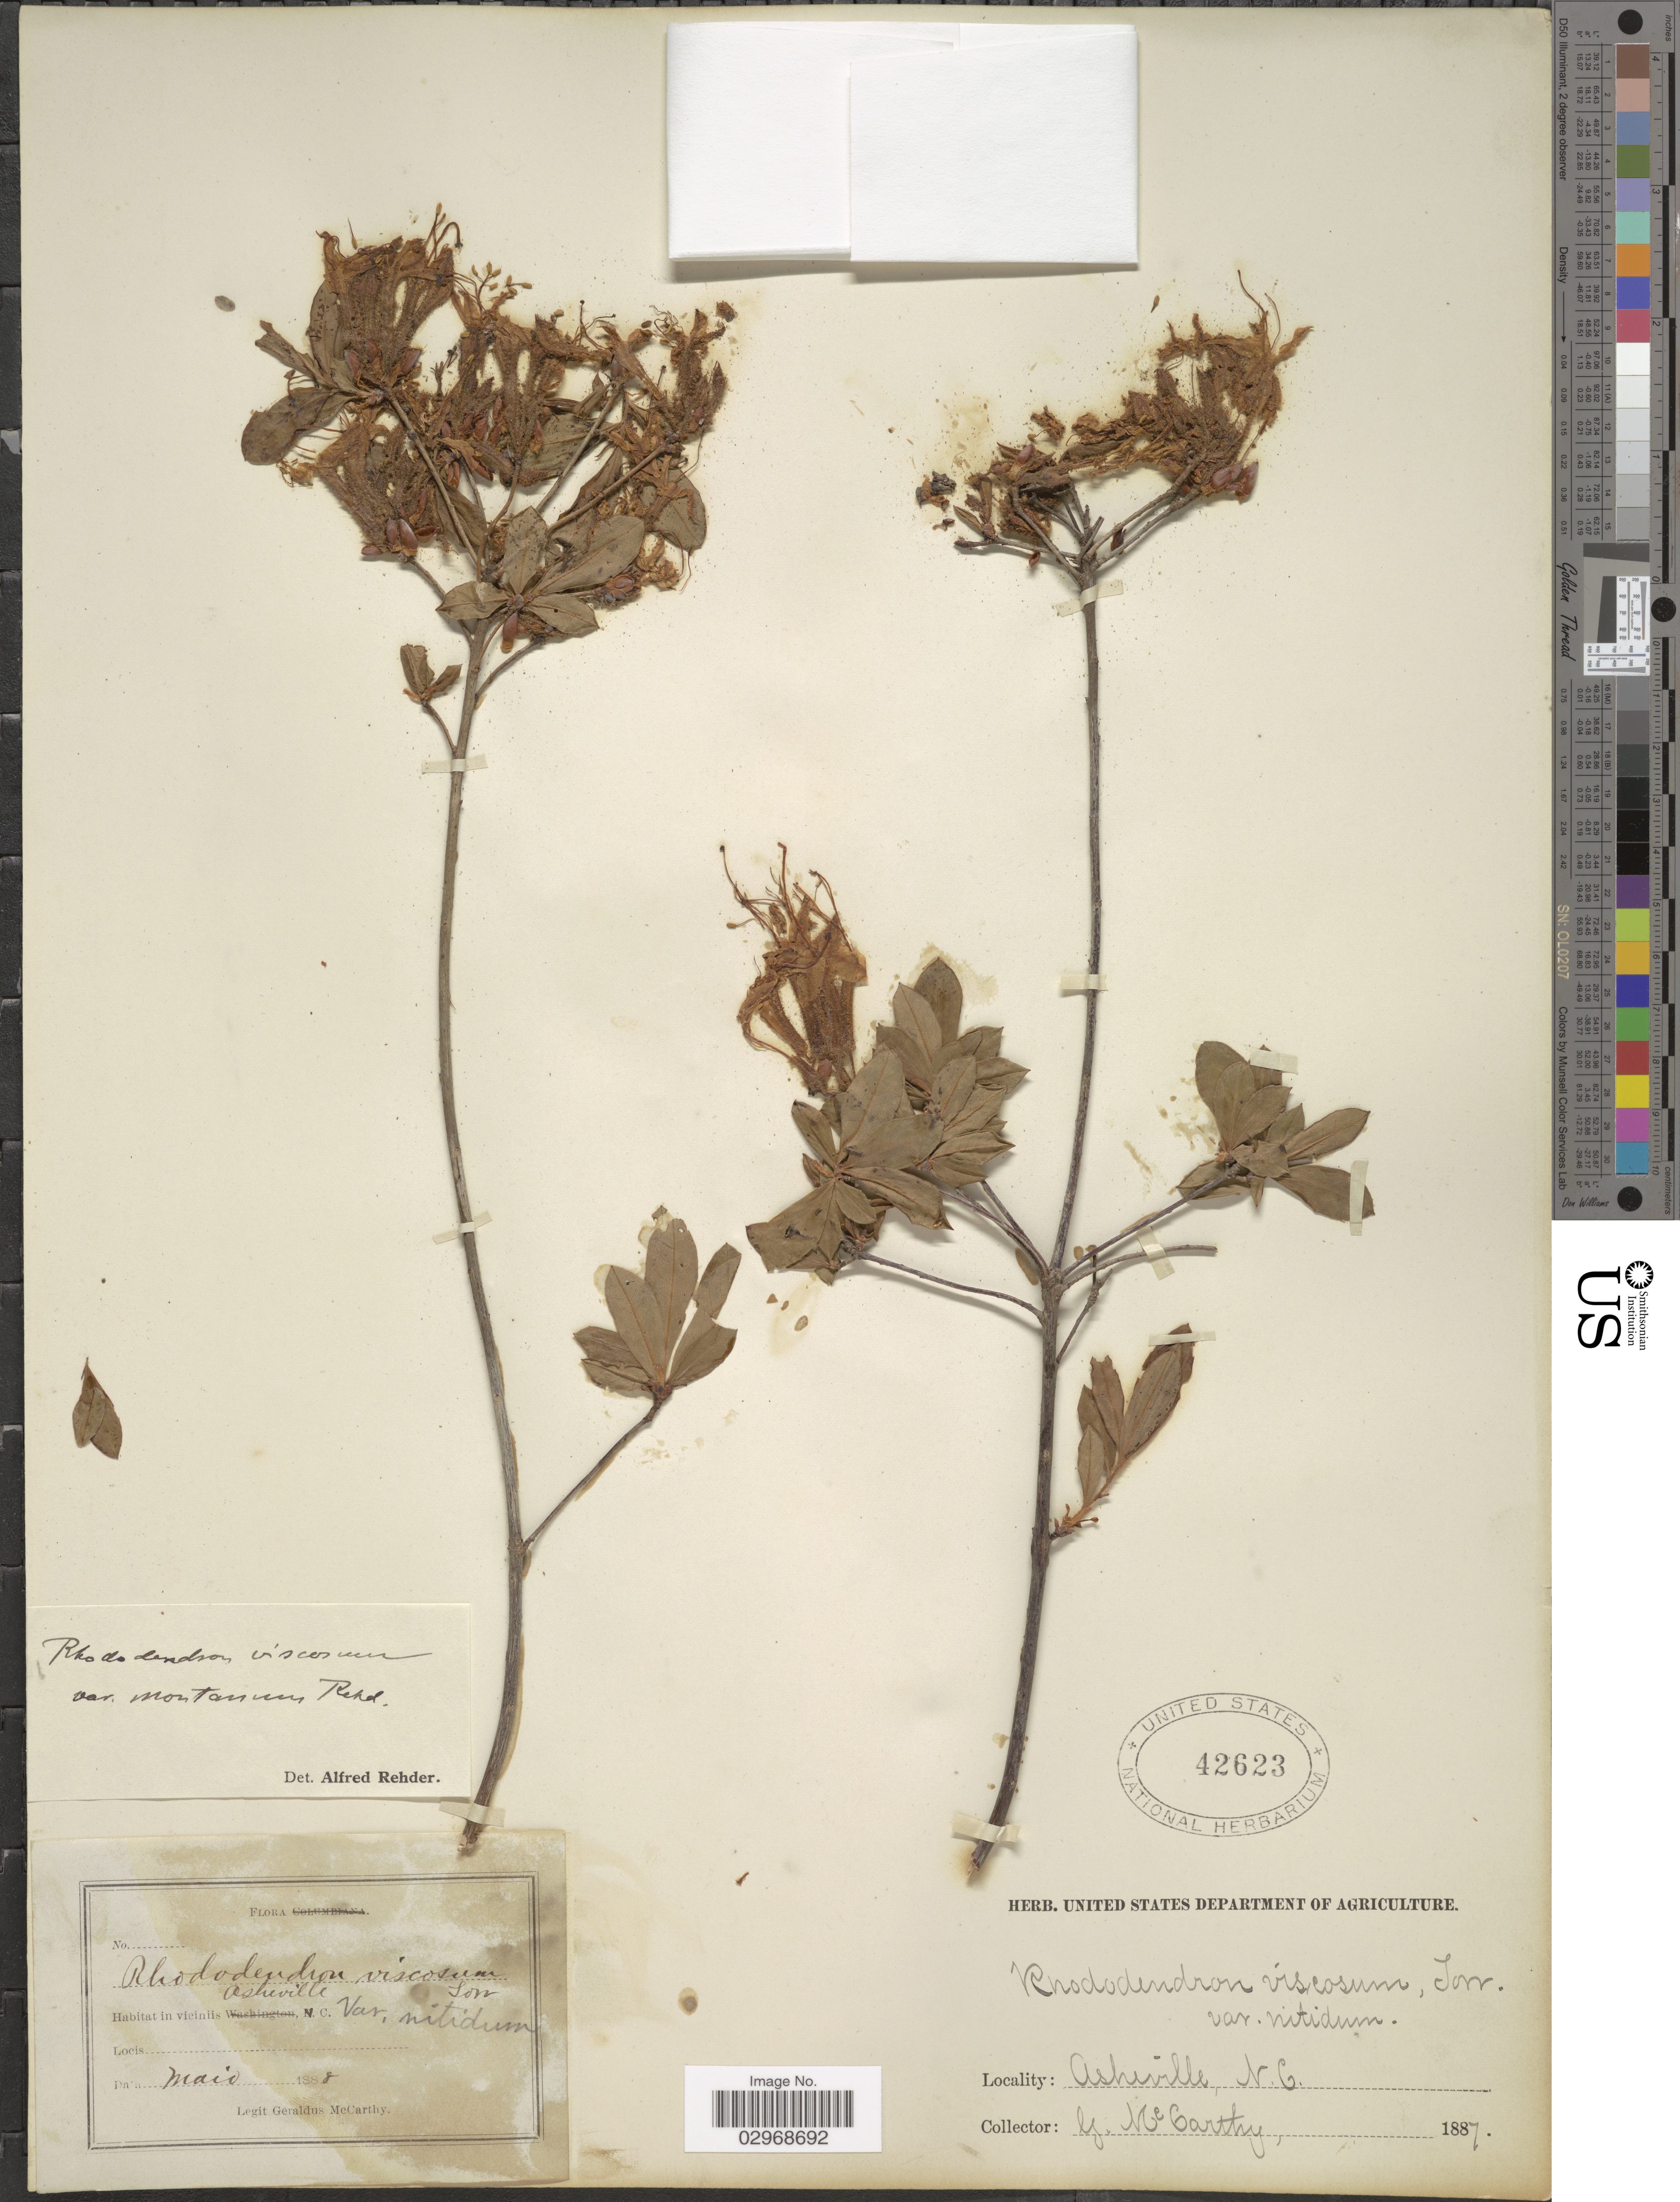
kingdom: Plantae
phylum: Tracheophyta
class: Magnoliopsida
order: Ericales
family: Ericaceae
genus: Rhododendron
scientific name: Rhododendron viscosum var. montanum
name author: Rehder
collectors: M. McCarthy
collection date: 1888-05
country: United States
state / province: North Carolina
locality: Asheville.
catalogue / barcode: US 42623